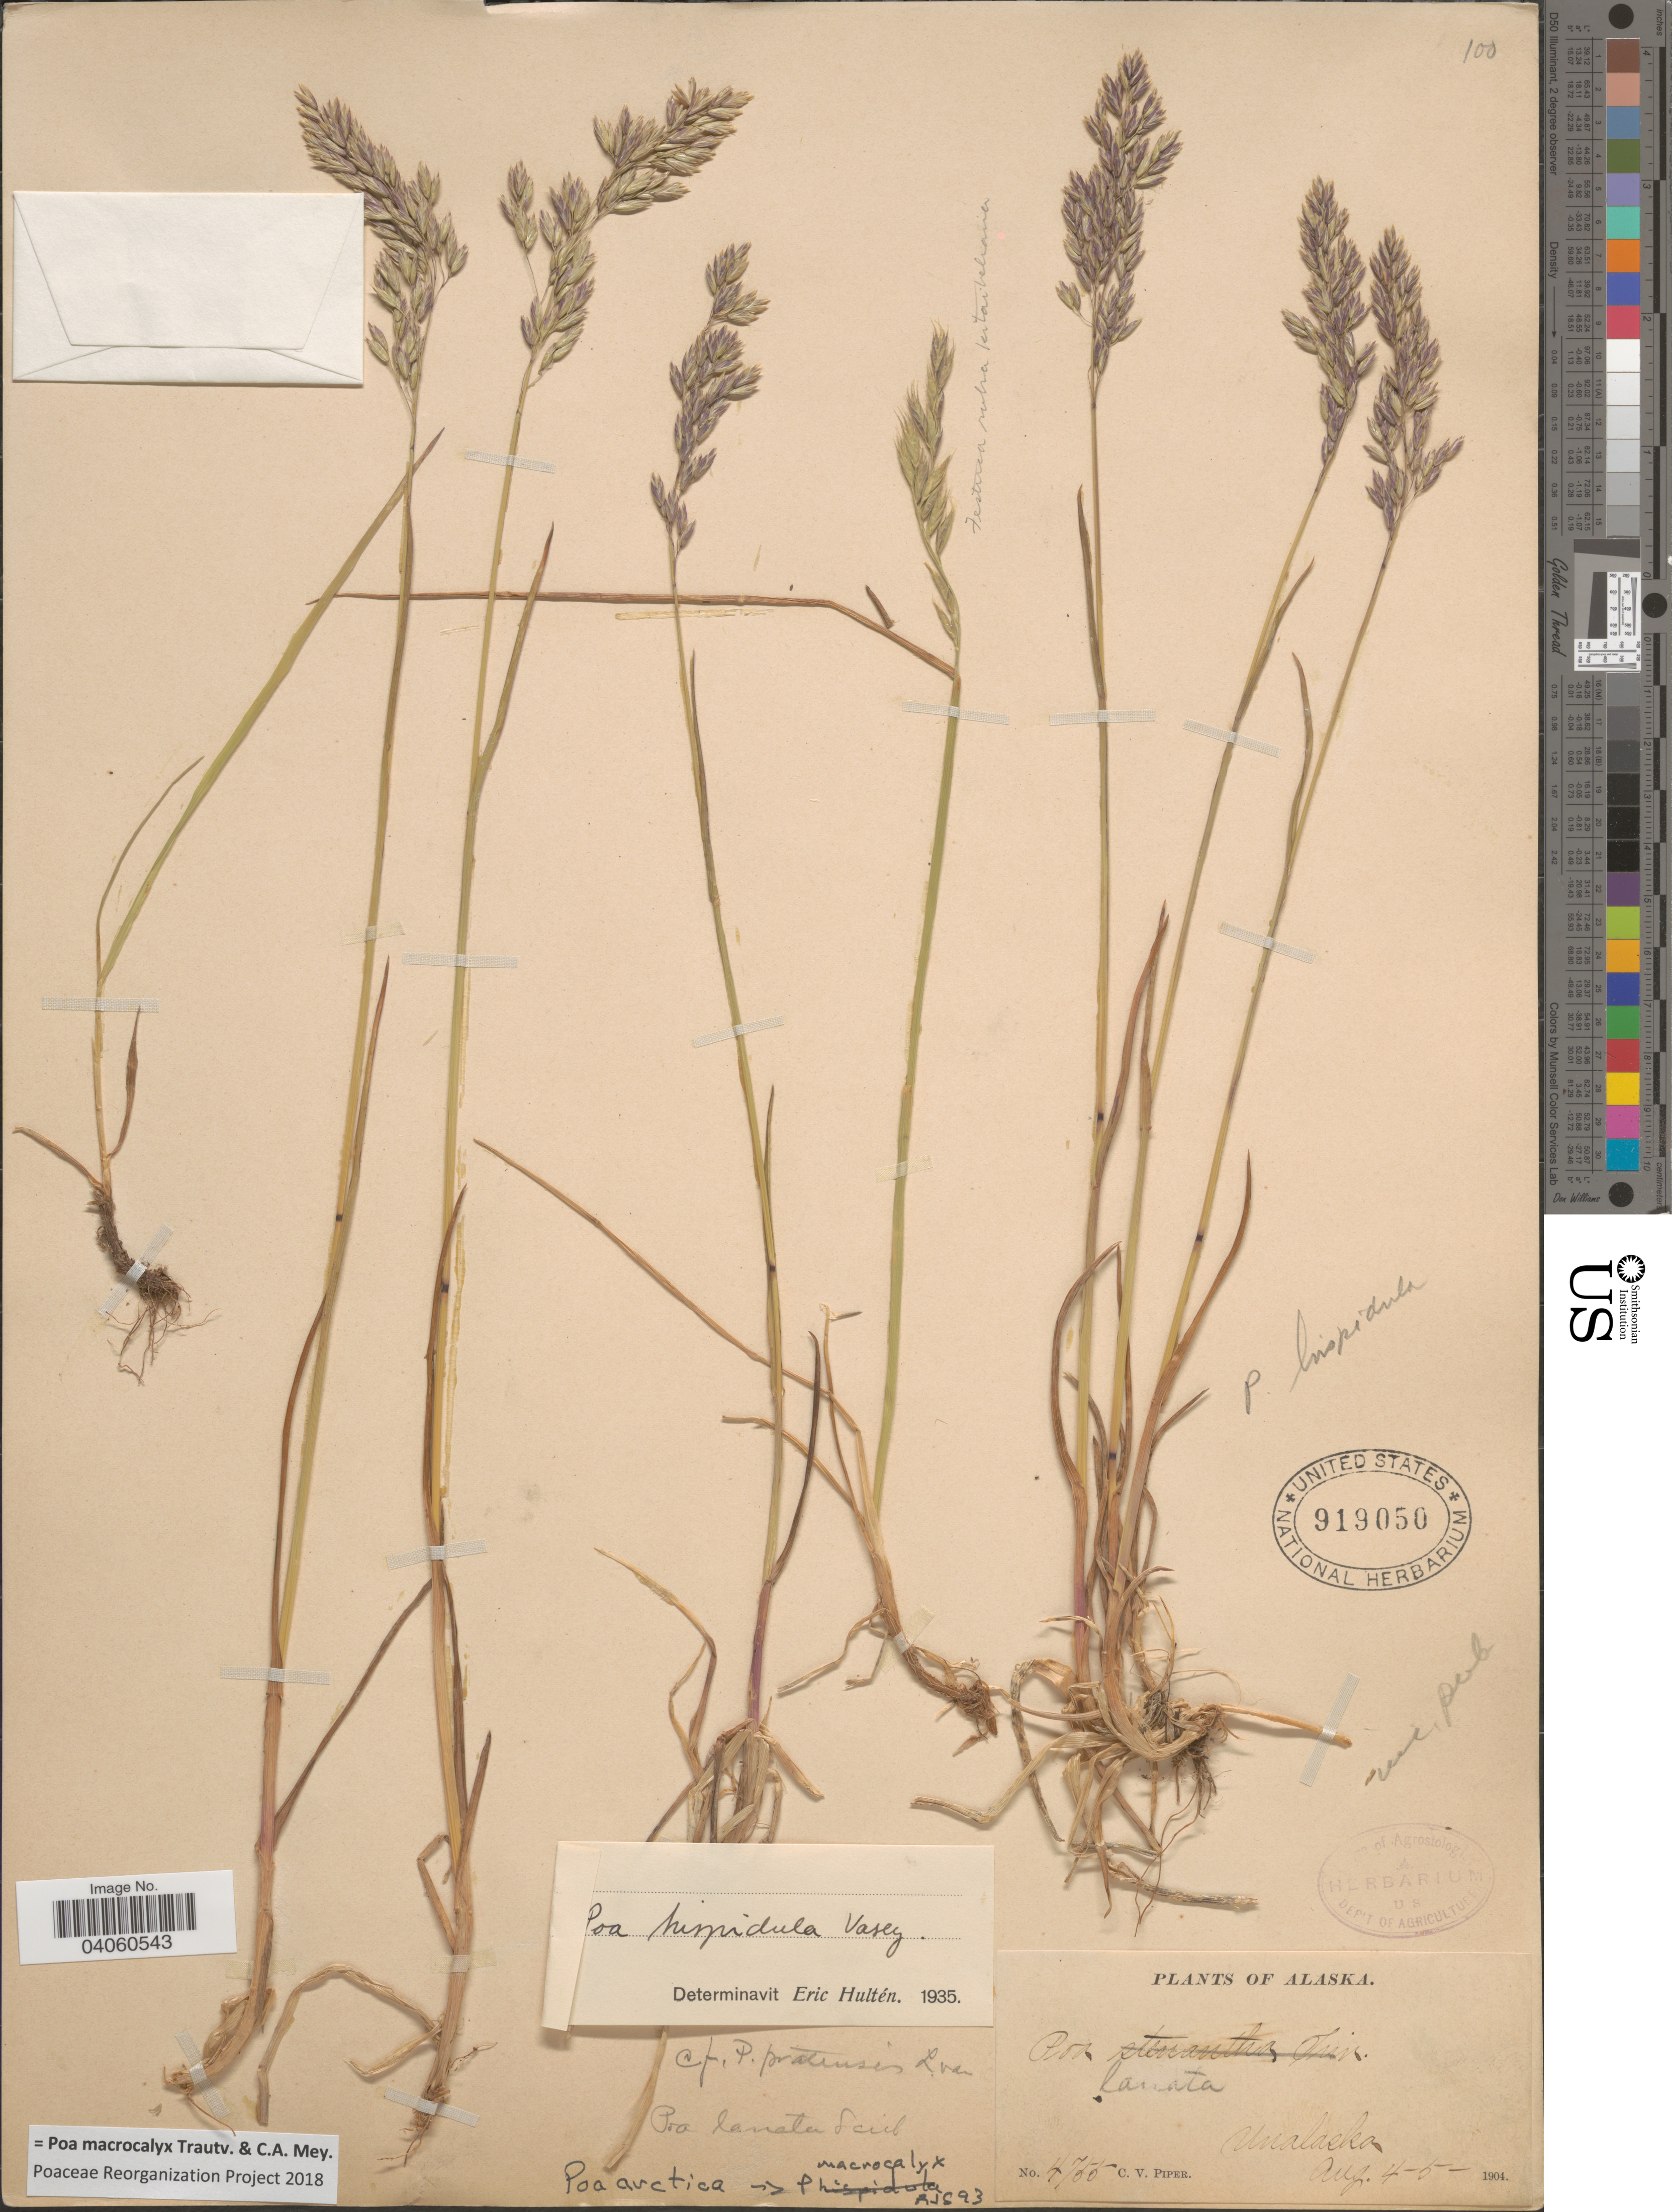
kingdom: Plantae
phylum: Tracheophyta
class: Liliopsida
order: Poales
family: Poaceae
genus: Poa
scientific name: Poa macrocalyx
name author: Trautv. & C.A. Mey.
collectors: C. V. Piper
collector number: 4755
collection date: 1904-08-04/1904-08-05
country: United States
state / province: Alaska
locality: Unalaska.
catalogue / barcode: US 919050